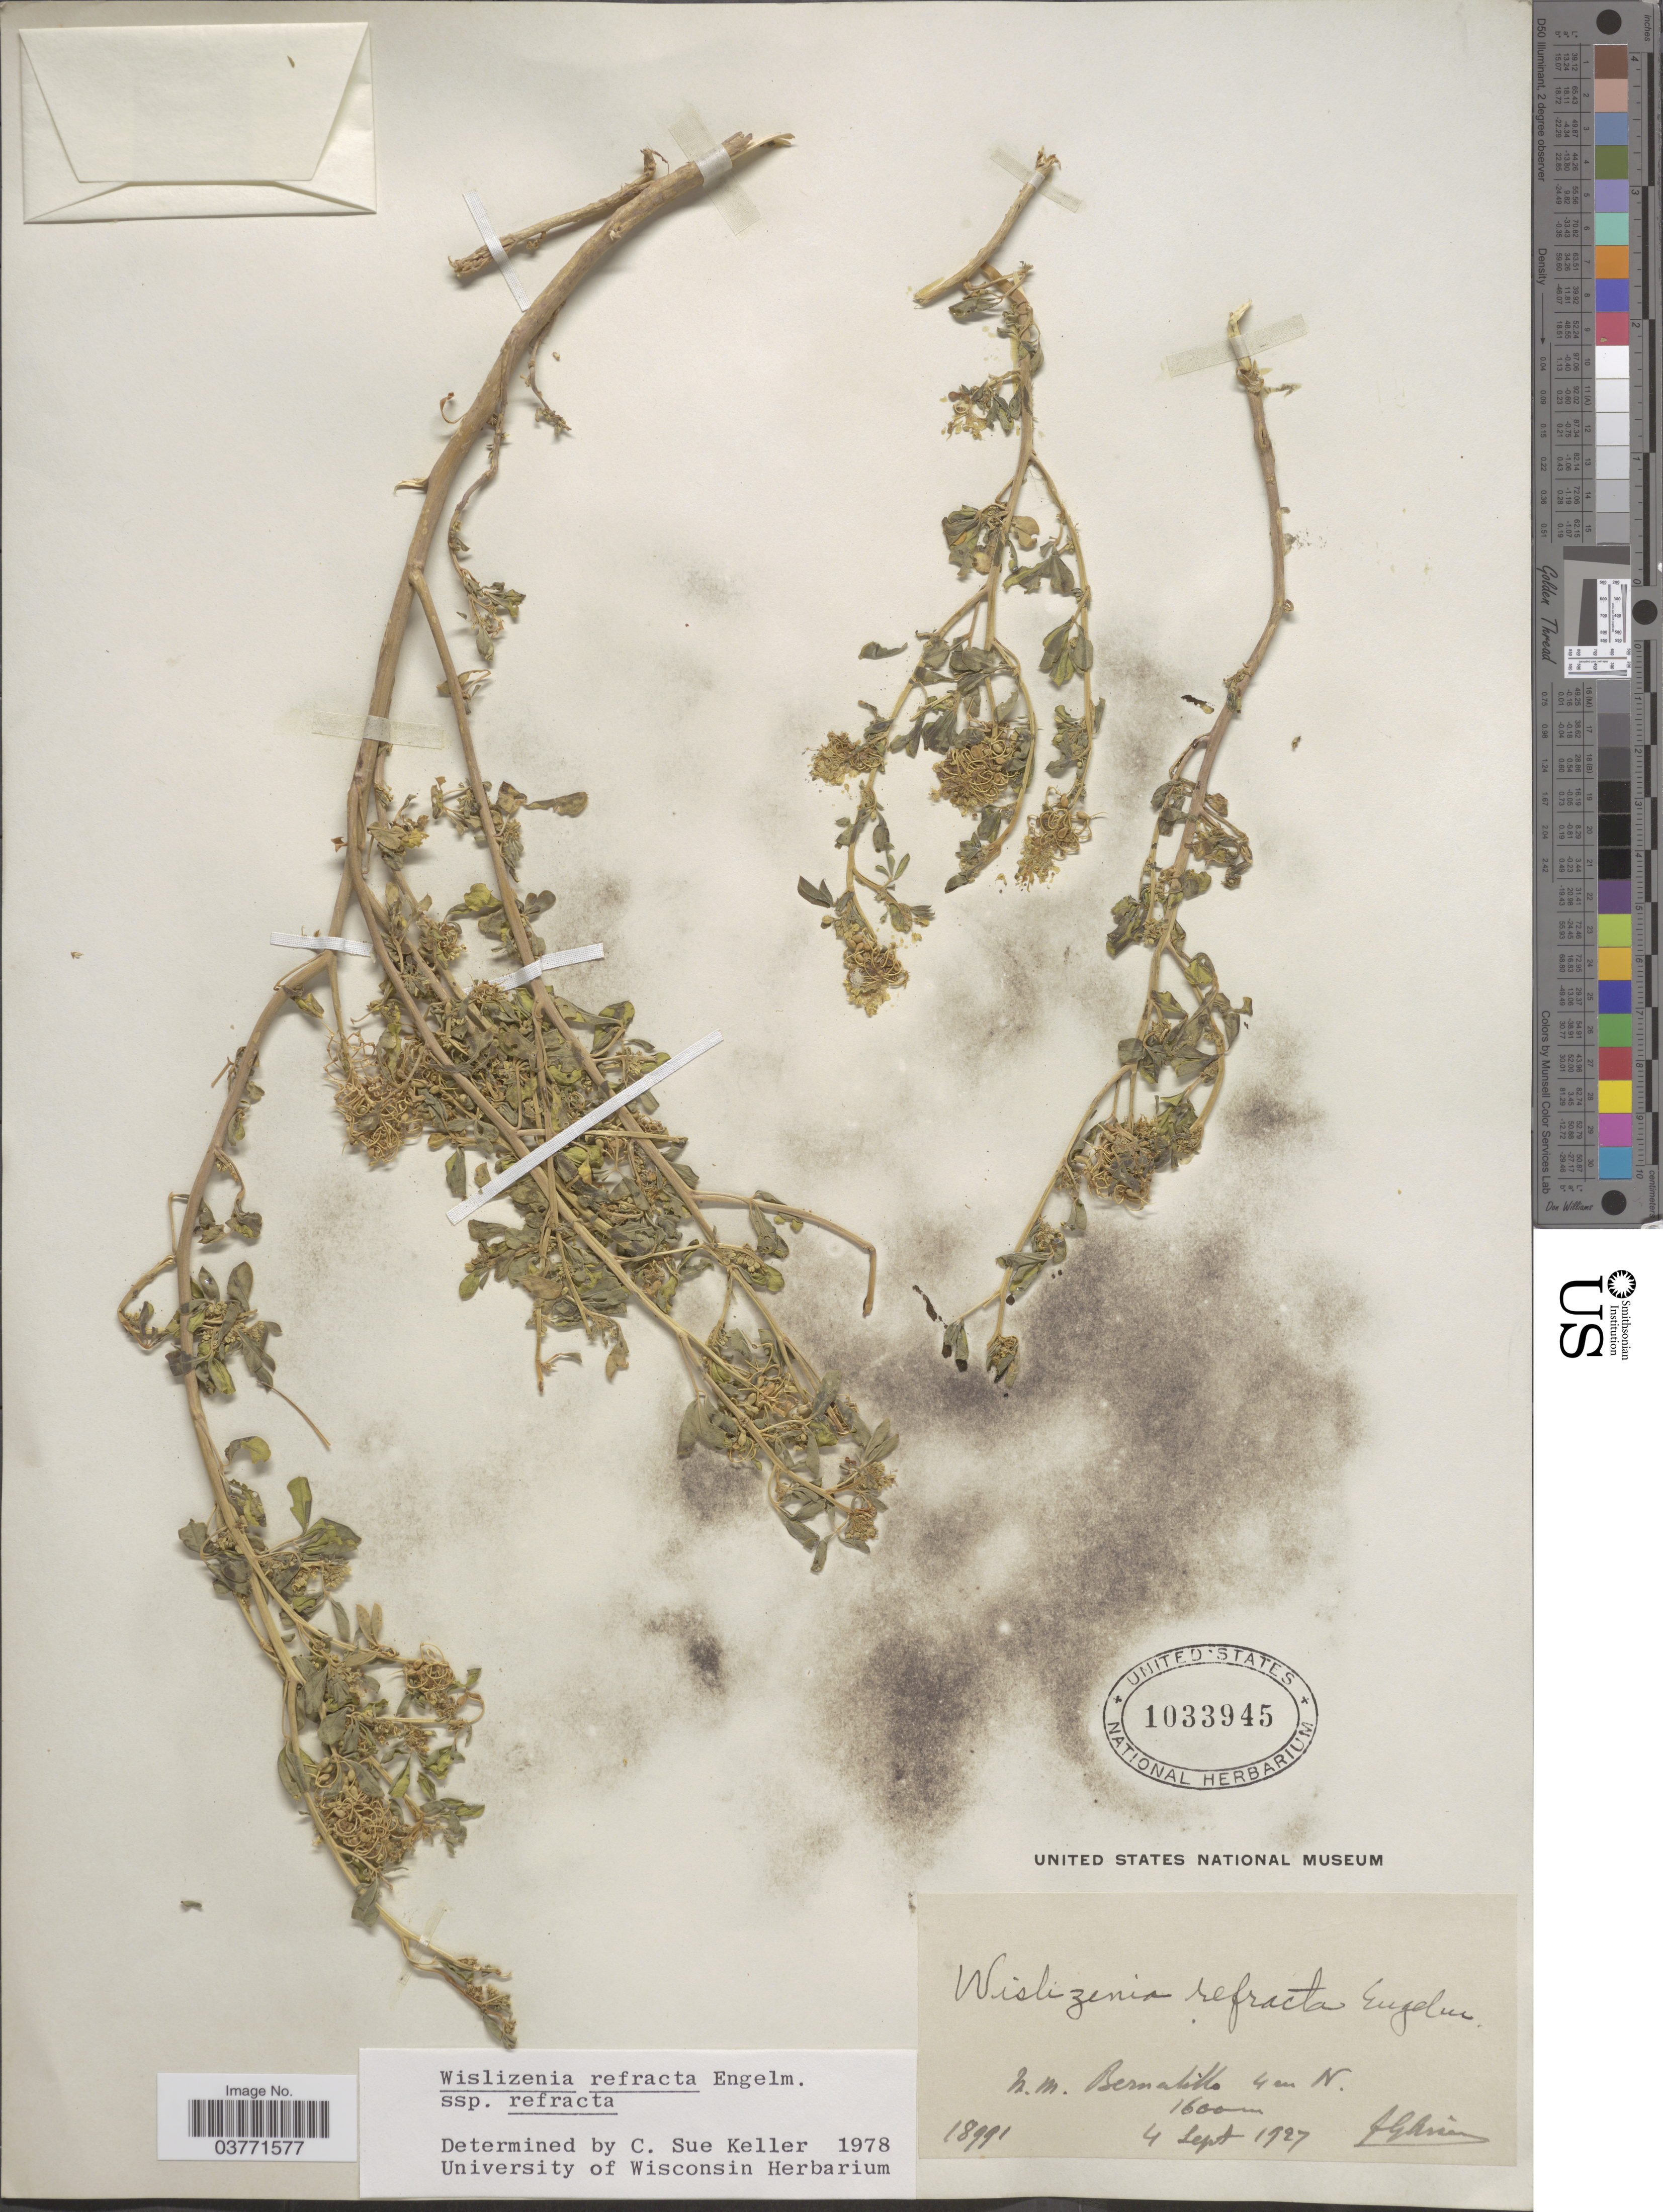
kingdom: Plantae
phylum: Tracheophyta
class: Magnoliopsida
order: Brassicales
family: Cleomaceae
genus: Cleomella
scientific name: Cleomella refracta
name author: (Engelm.) J.C. Hall & Roalson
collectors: F. Arsène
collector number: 18991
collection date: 1927-09-04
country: United States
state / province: New Mexico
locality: Bernalillo 4 m. N.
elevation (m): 1600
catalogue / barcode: US 1033945